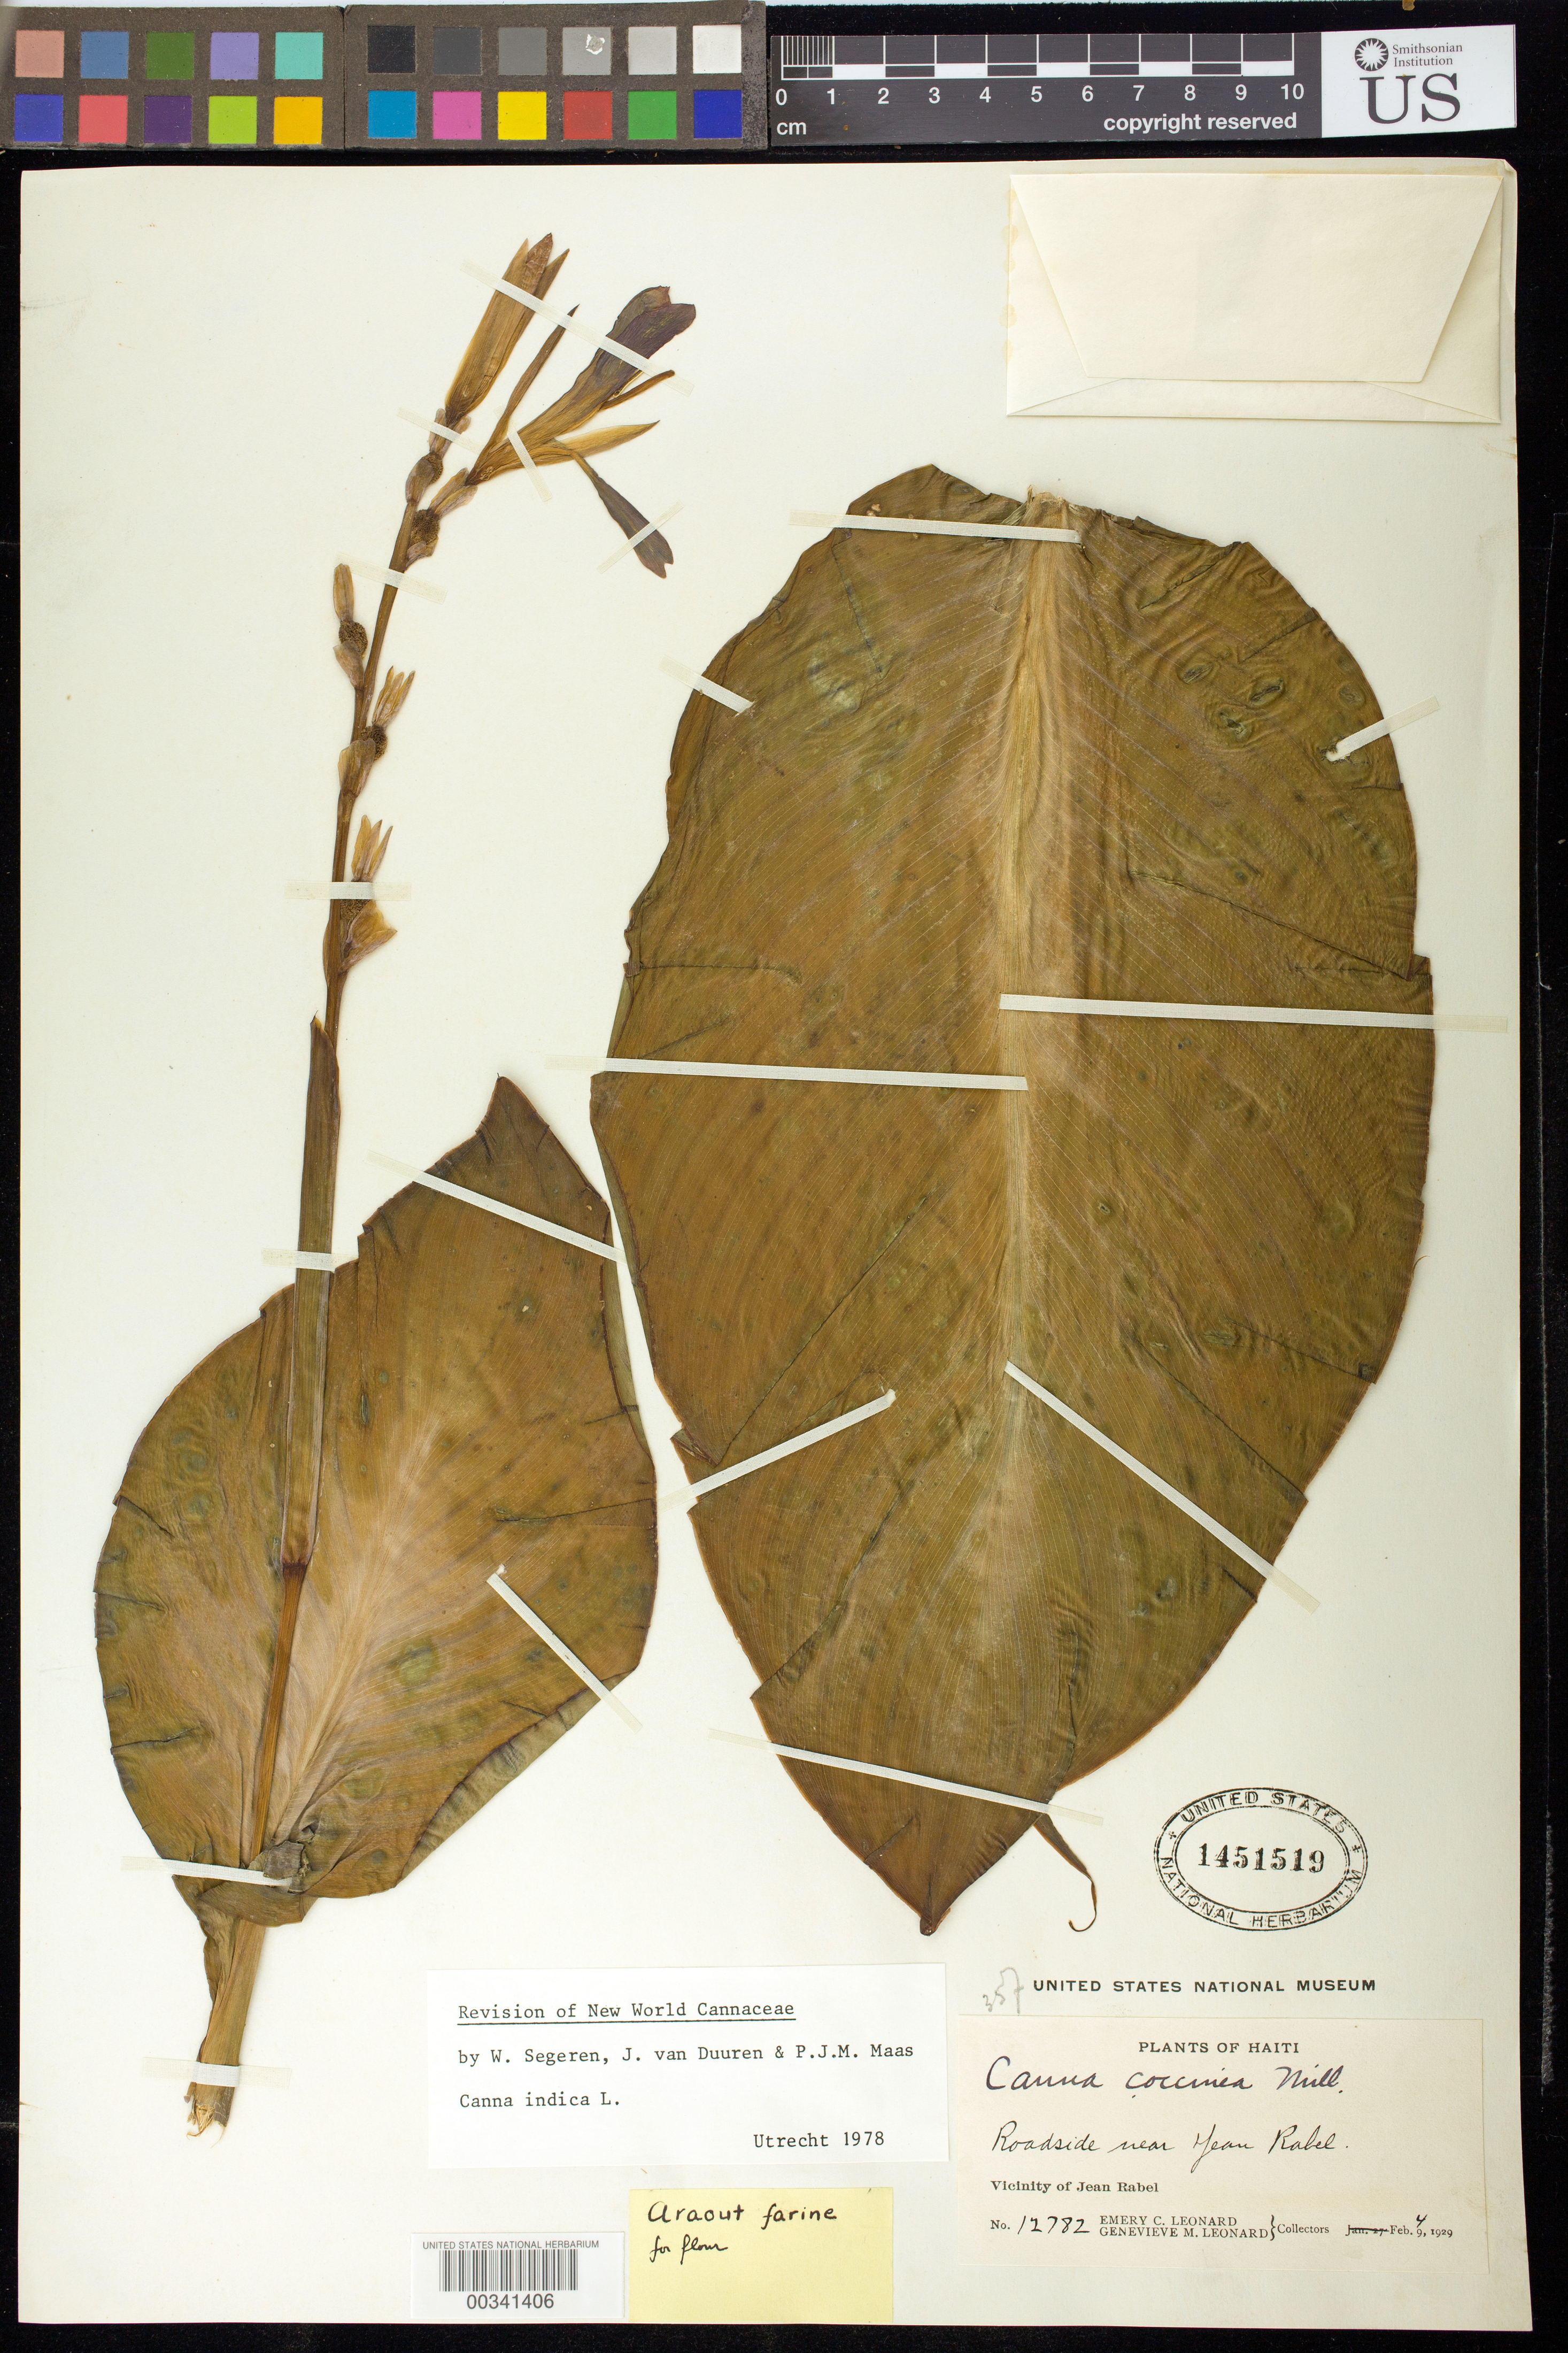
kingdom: Plantae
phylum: Tracheophyta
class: Liliopsida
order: Zingiberales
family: Cannaceae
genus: Canna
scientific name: Canna indica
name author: L.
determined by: Segeren, W.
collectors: E. C. Leonard & G. M. Leonard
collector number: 12782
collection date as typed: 04 Feb 1929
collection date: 1929-02-04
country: Haiti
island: Hispaniola Island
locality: Roadside near jean rabel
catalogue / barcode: US 1451519